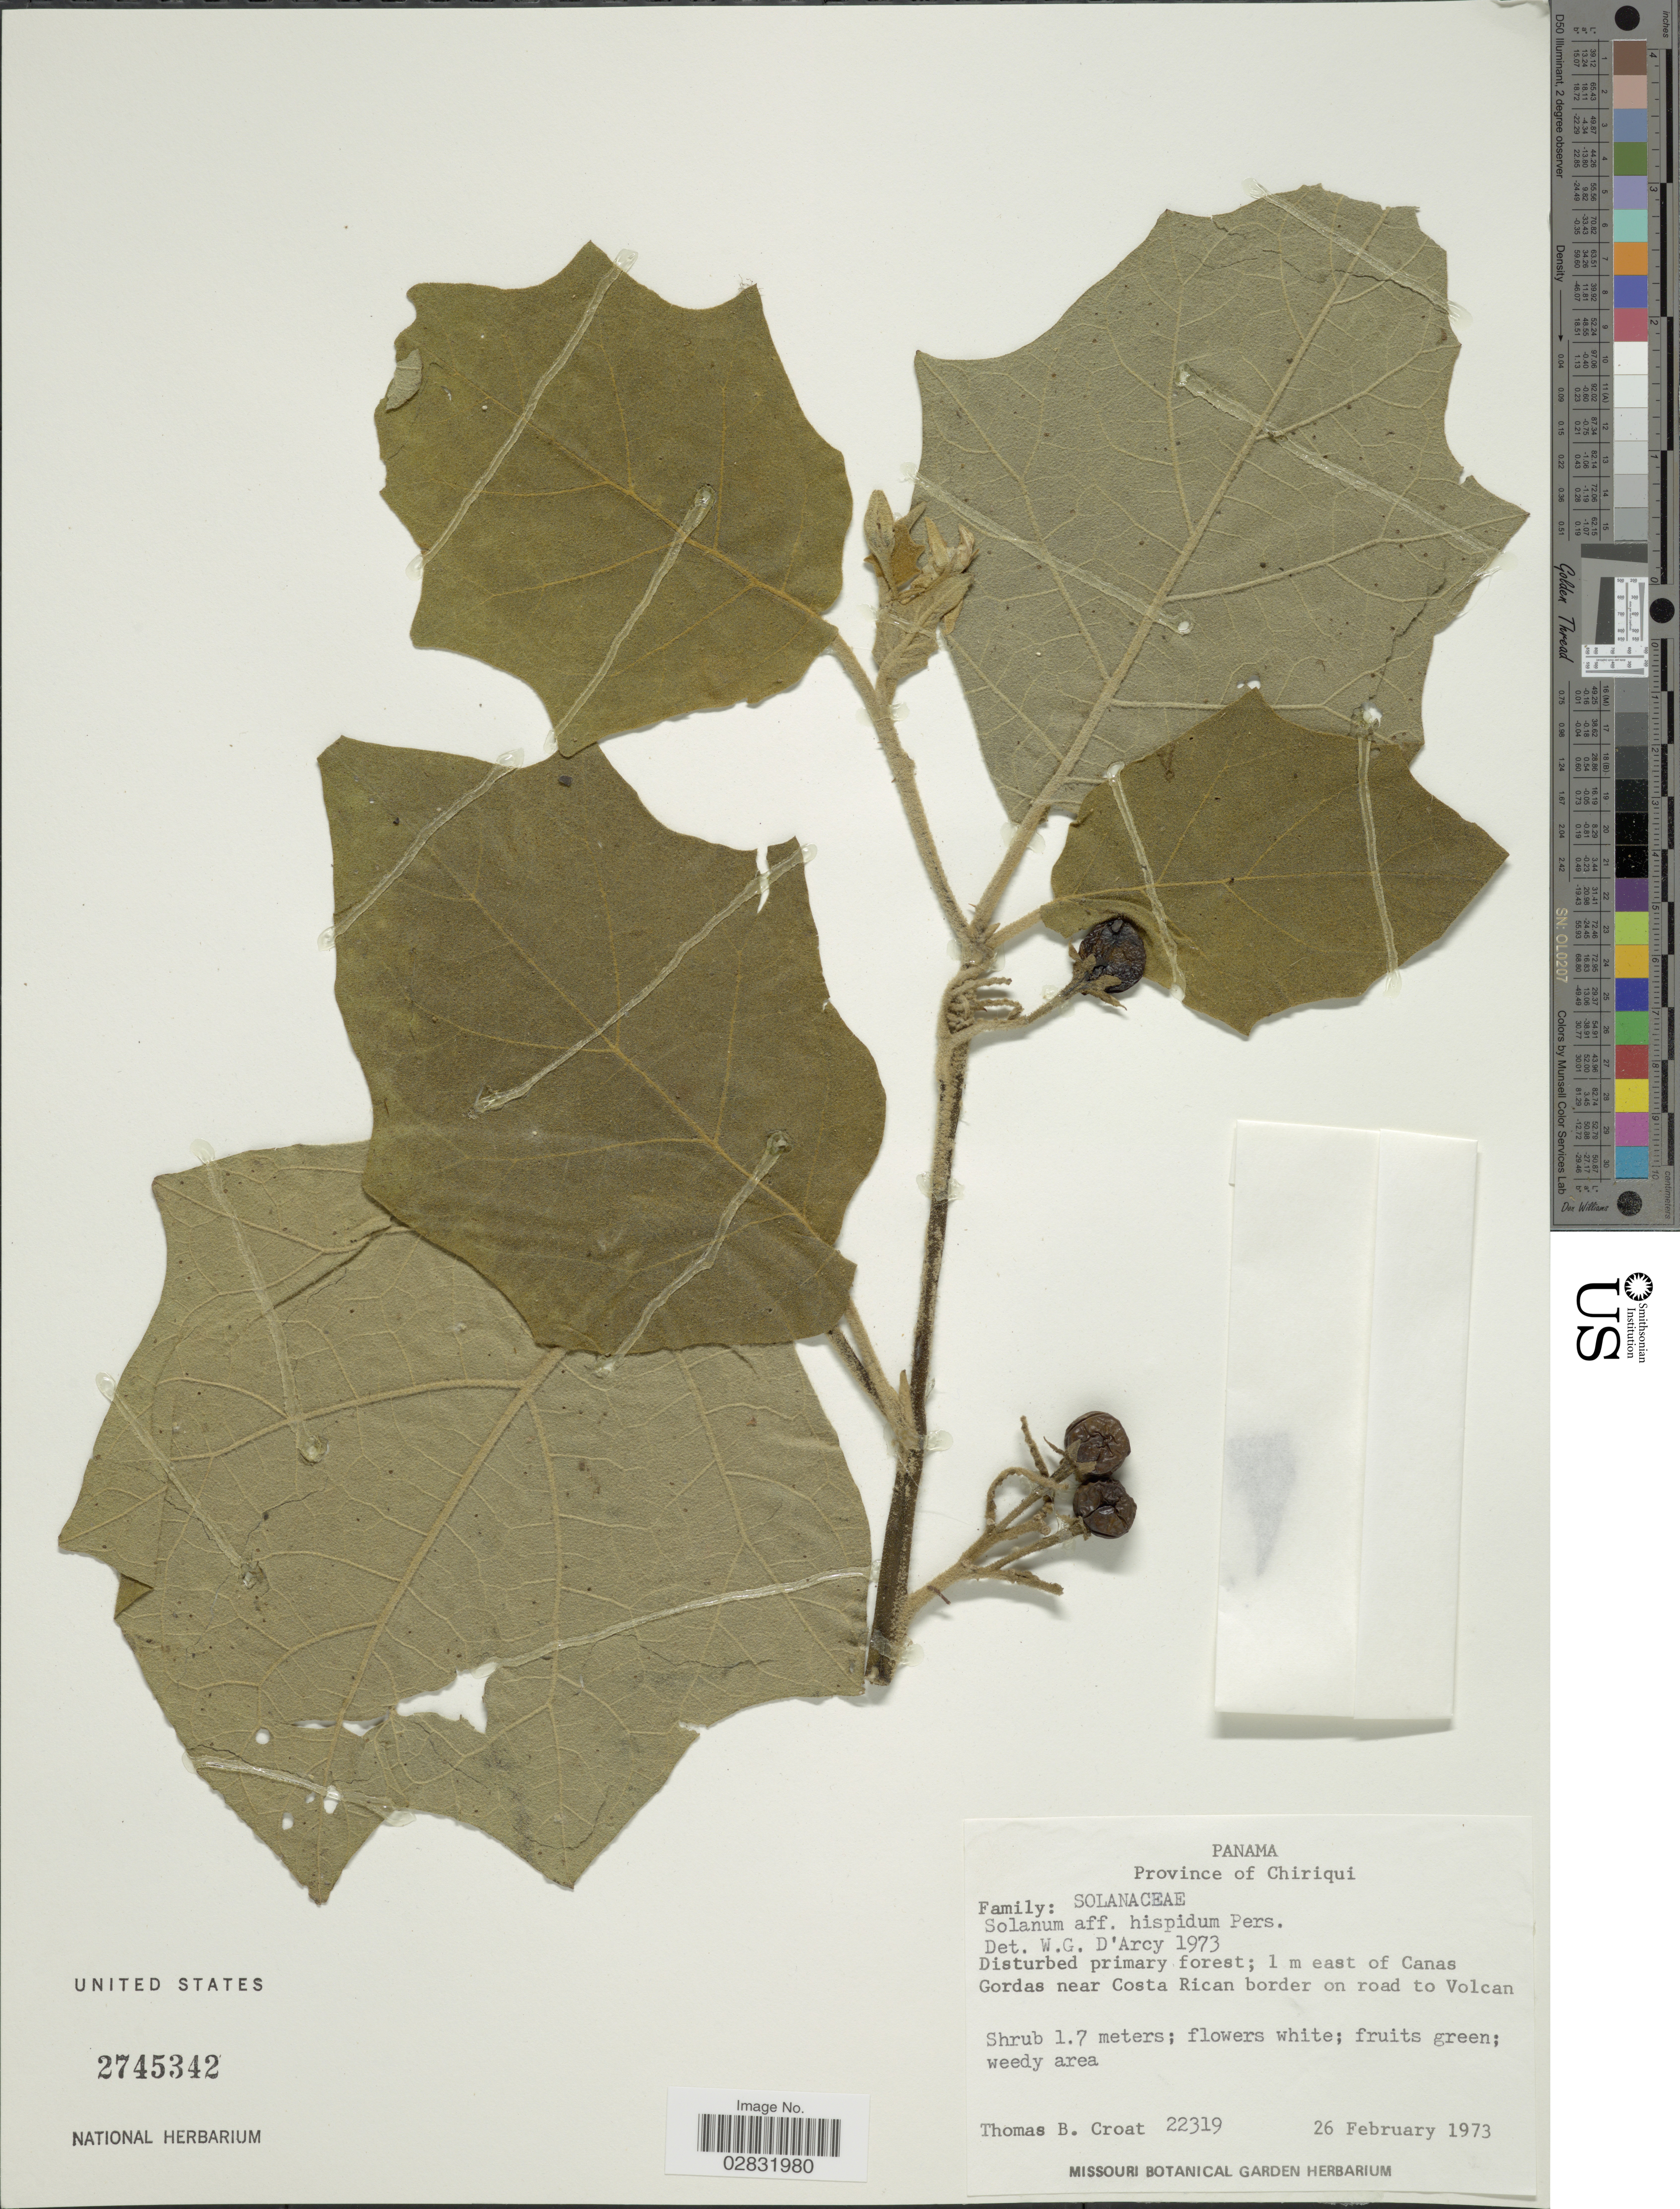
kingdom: Plantae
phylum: Tracheophyta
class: Magnoliopsida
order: Solanales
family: Solanaceae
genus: Solanum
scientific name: Solanum hispidum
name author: Pers.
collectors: T. B. Croat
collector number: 22319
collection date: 1973-02-26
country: Panama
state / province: Chiriqui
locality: Province of Chiriqui. 1 m east of Canas Gordas near Costa Rican border on road to Volcan.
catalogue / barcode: US 2745342